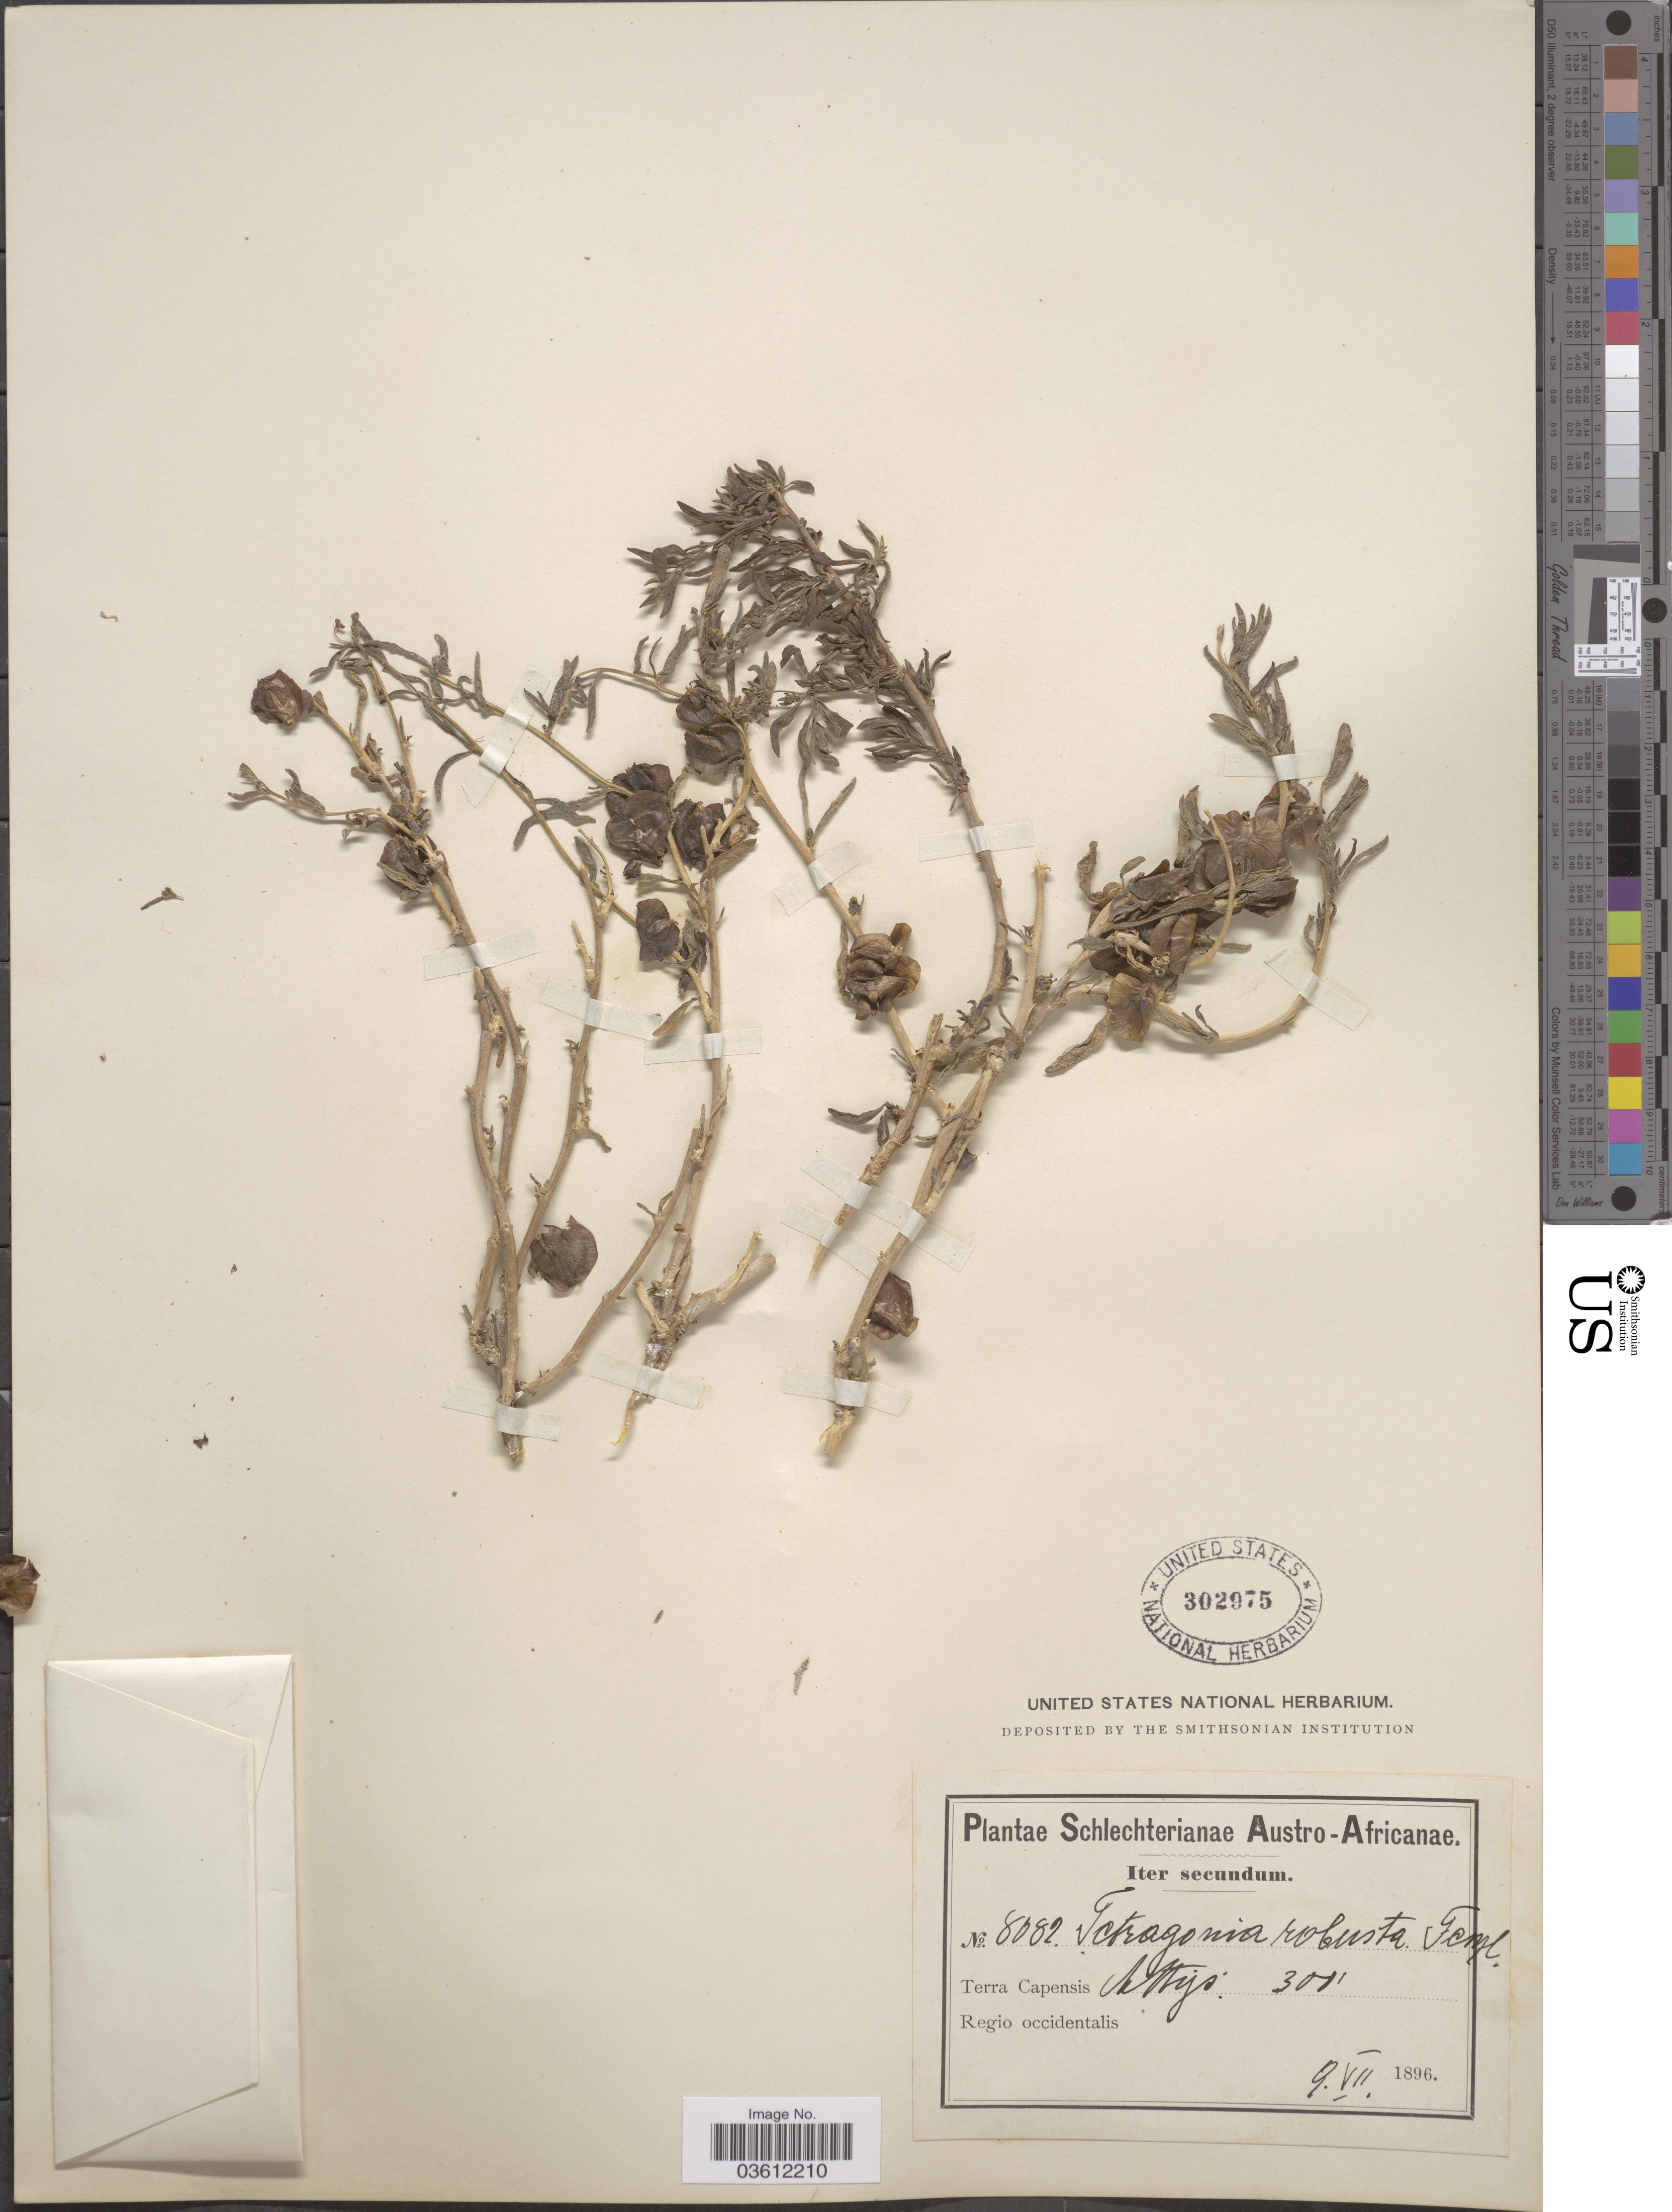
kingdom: Plantae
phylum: Tracheophyta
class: Magnoliopsida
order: Caryophyllales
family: Aizoaceae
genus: Tetragonia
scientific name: Tetragonia robusta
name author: Fenzl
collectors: Schlechter, --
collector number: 8682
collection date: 1896-07-09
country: South Africa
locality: Austro-Africanae. Terra Capensis. Regio occidentalis. Attys [interpreted].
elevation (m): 91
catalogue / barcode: US 302975